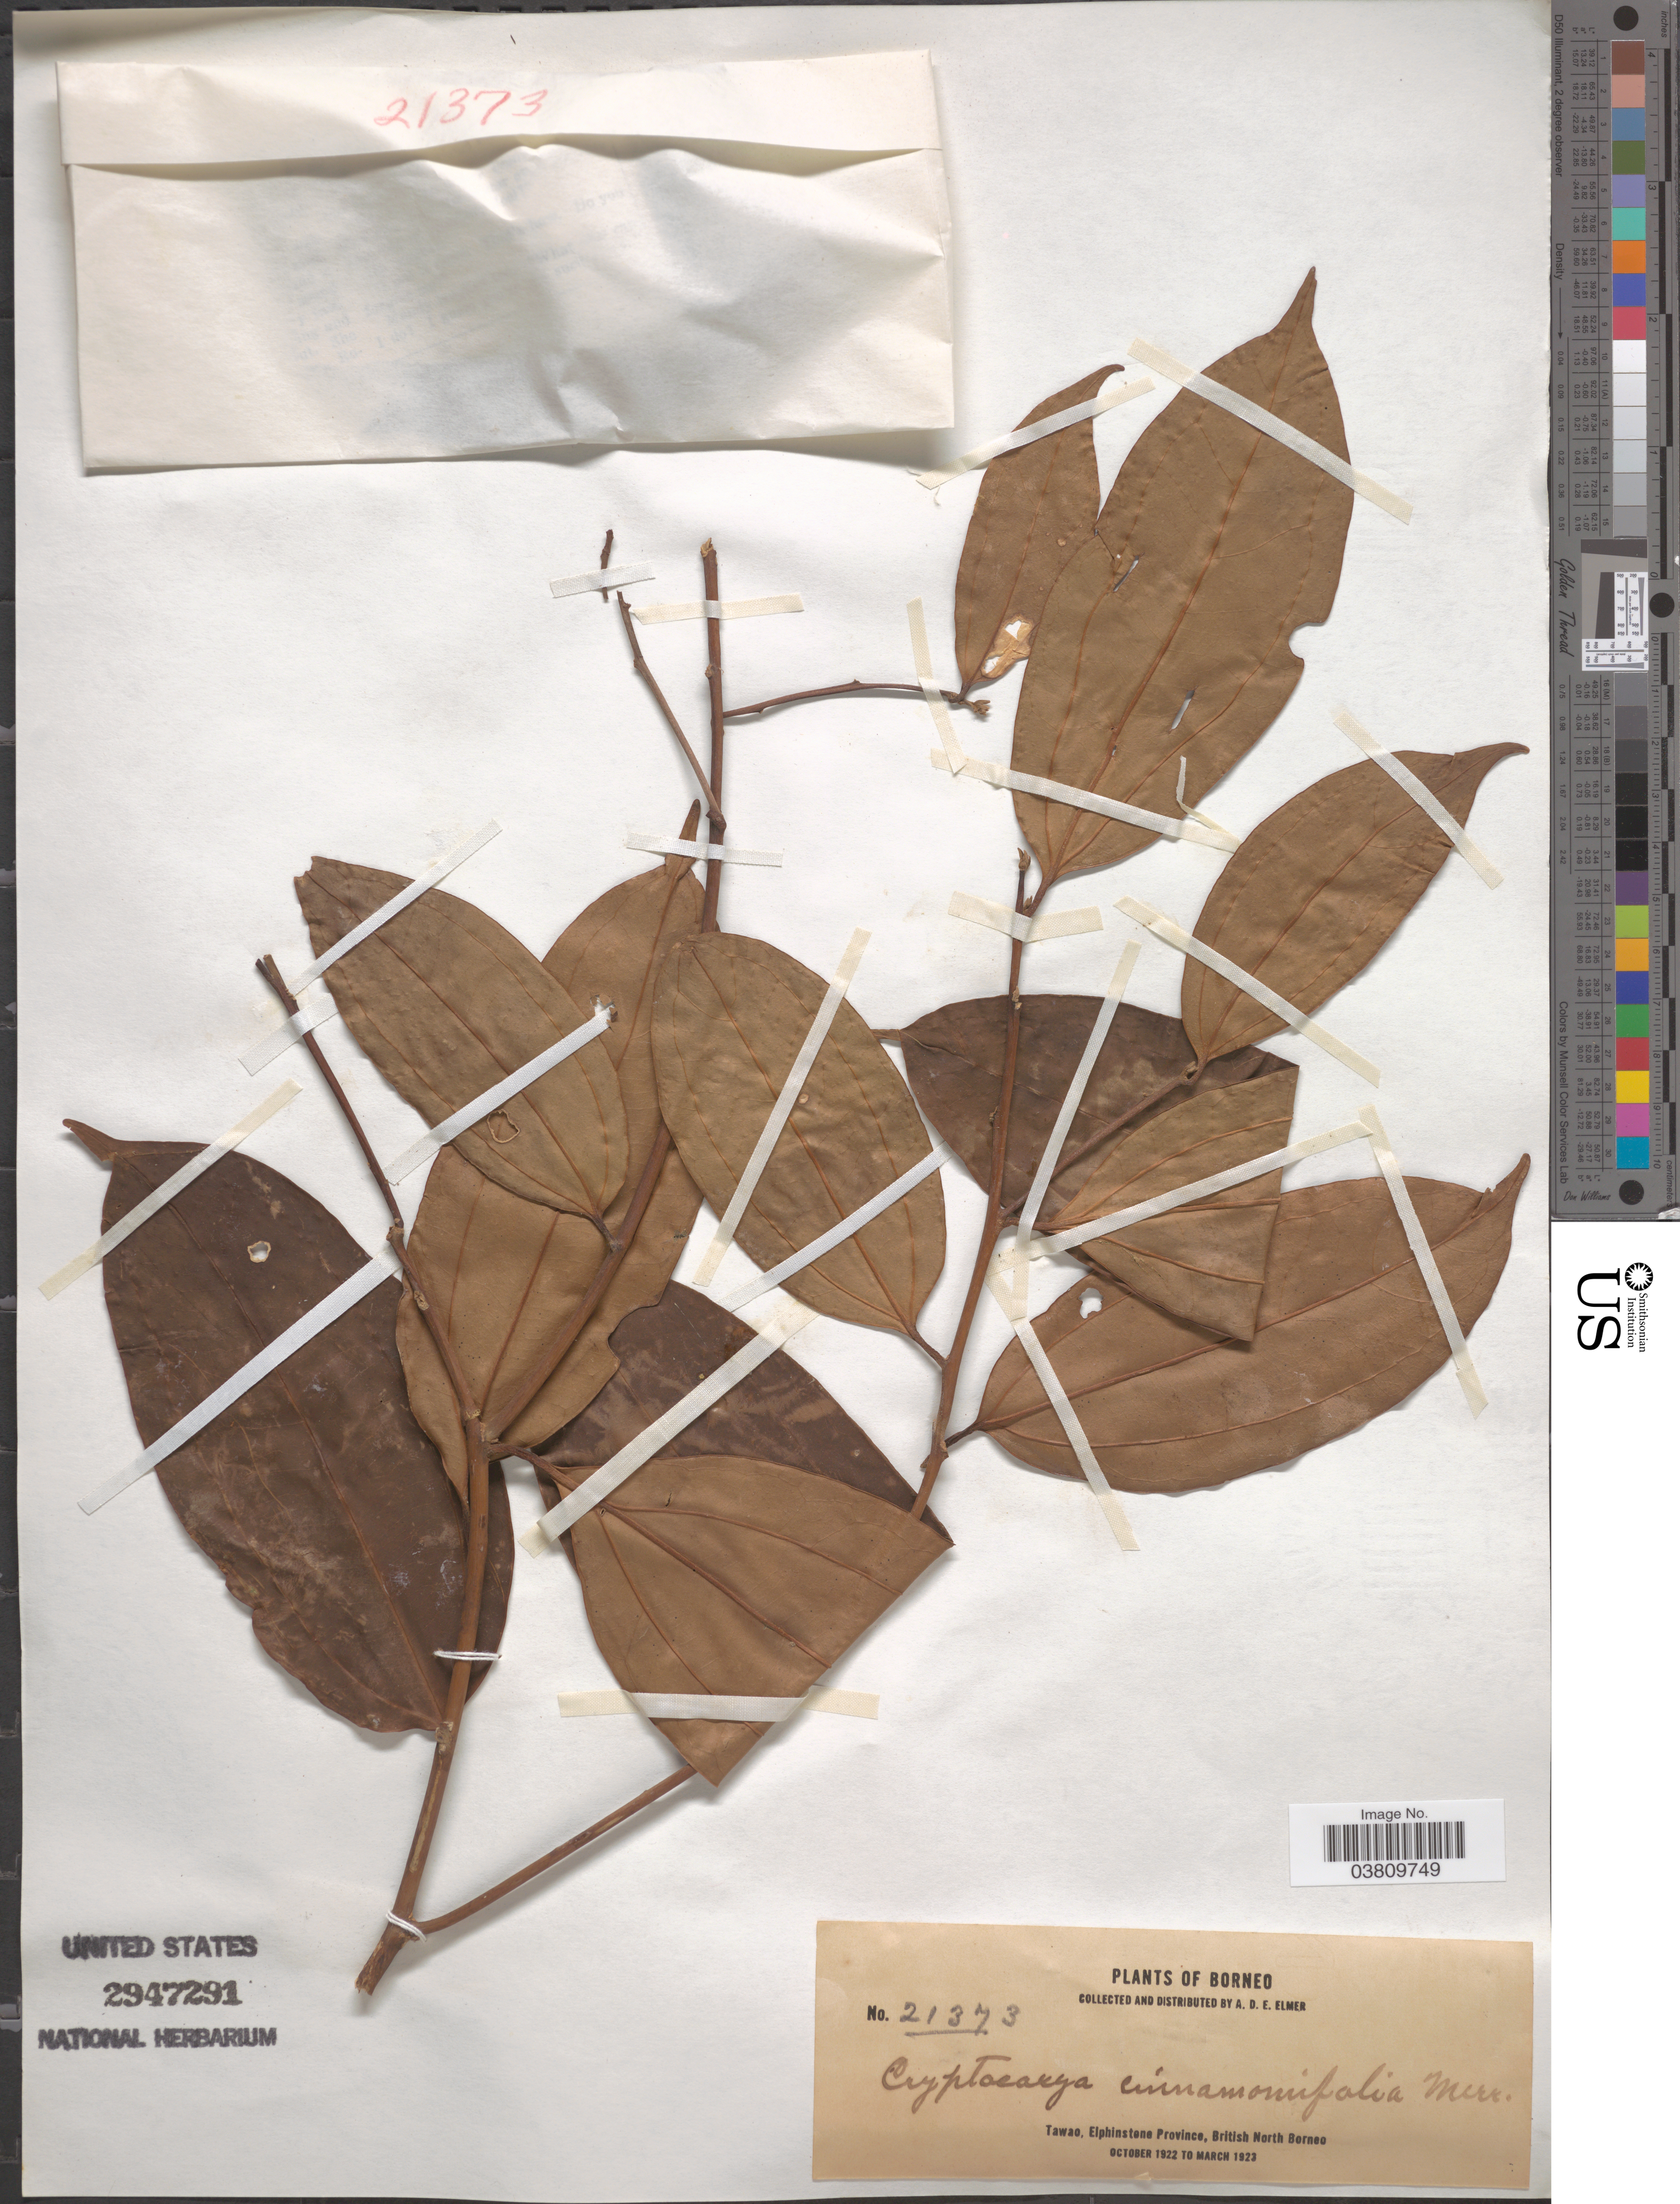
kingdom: Plantae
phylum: Tracheophyta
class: Magnoliopsida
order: Laurales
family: Lauraceae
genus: Cryptocarya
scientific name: Cryptocarya cinnamomifolia Merr., nom. illeg.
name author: Merr.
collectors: A. D. E. Elmer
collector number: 21373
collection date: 1922-10/1923-03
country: Malaysia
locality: Borneo. Tawao, Elphinstone Province, British North Borneo.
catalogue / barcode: US 2947291